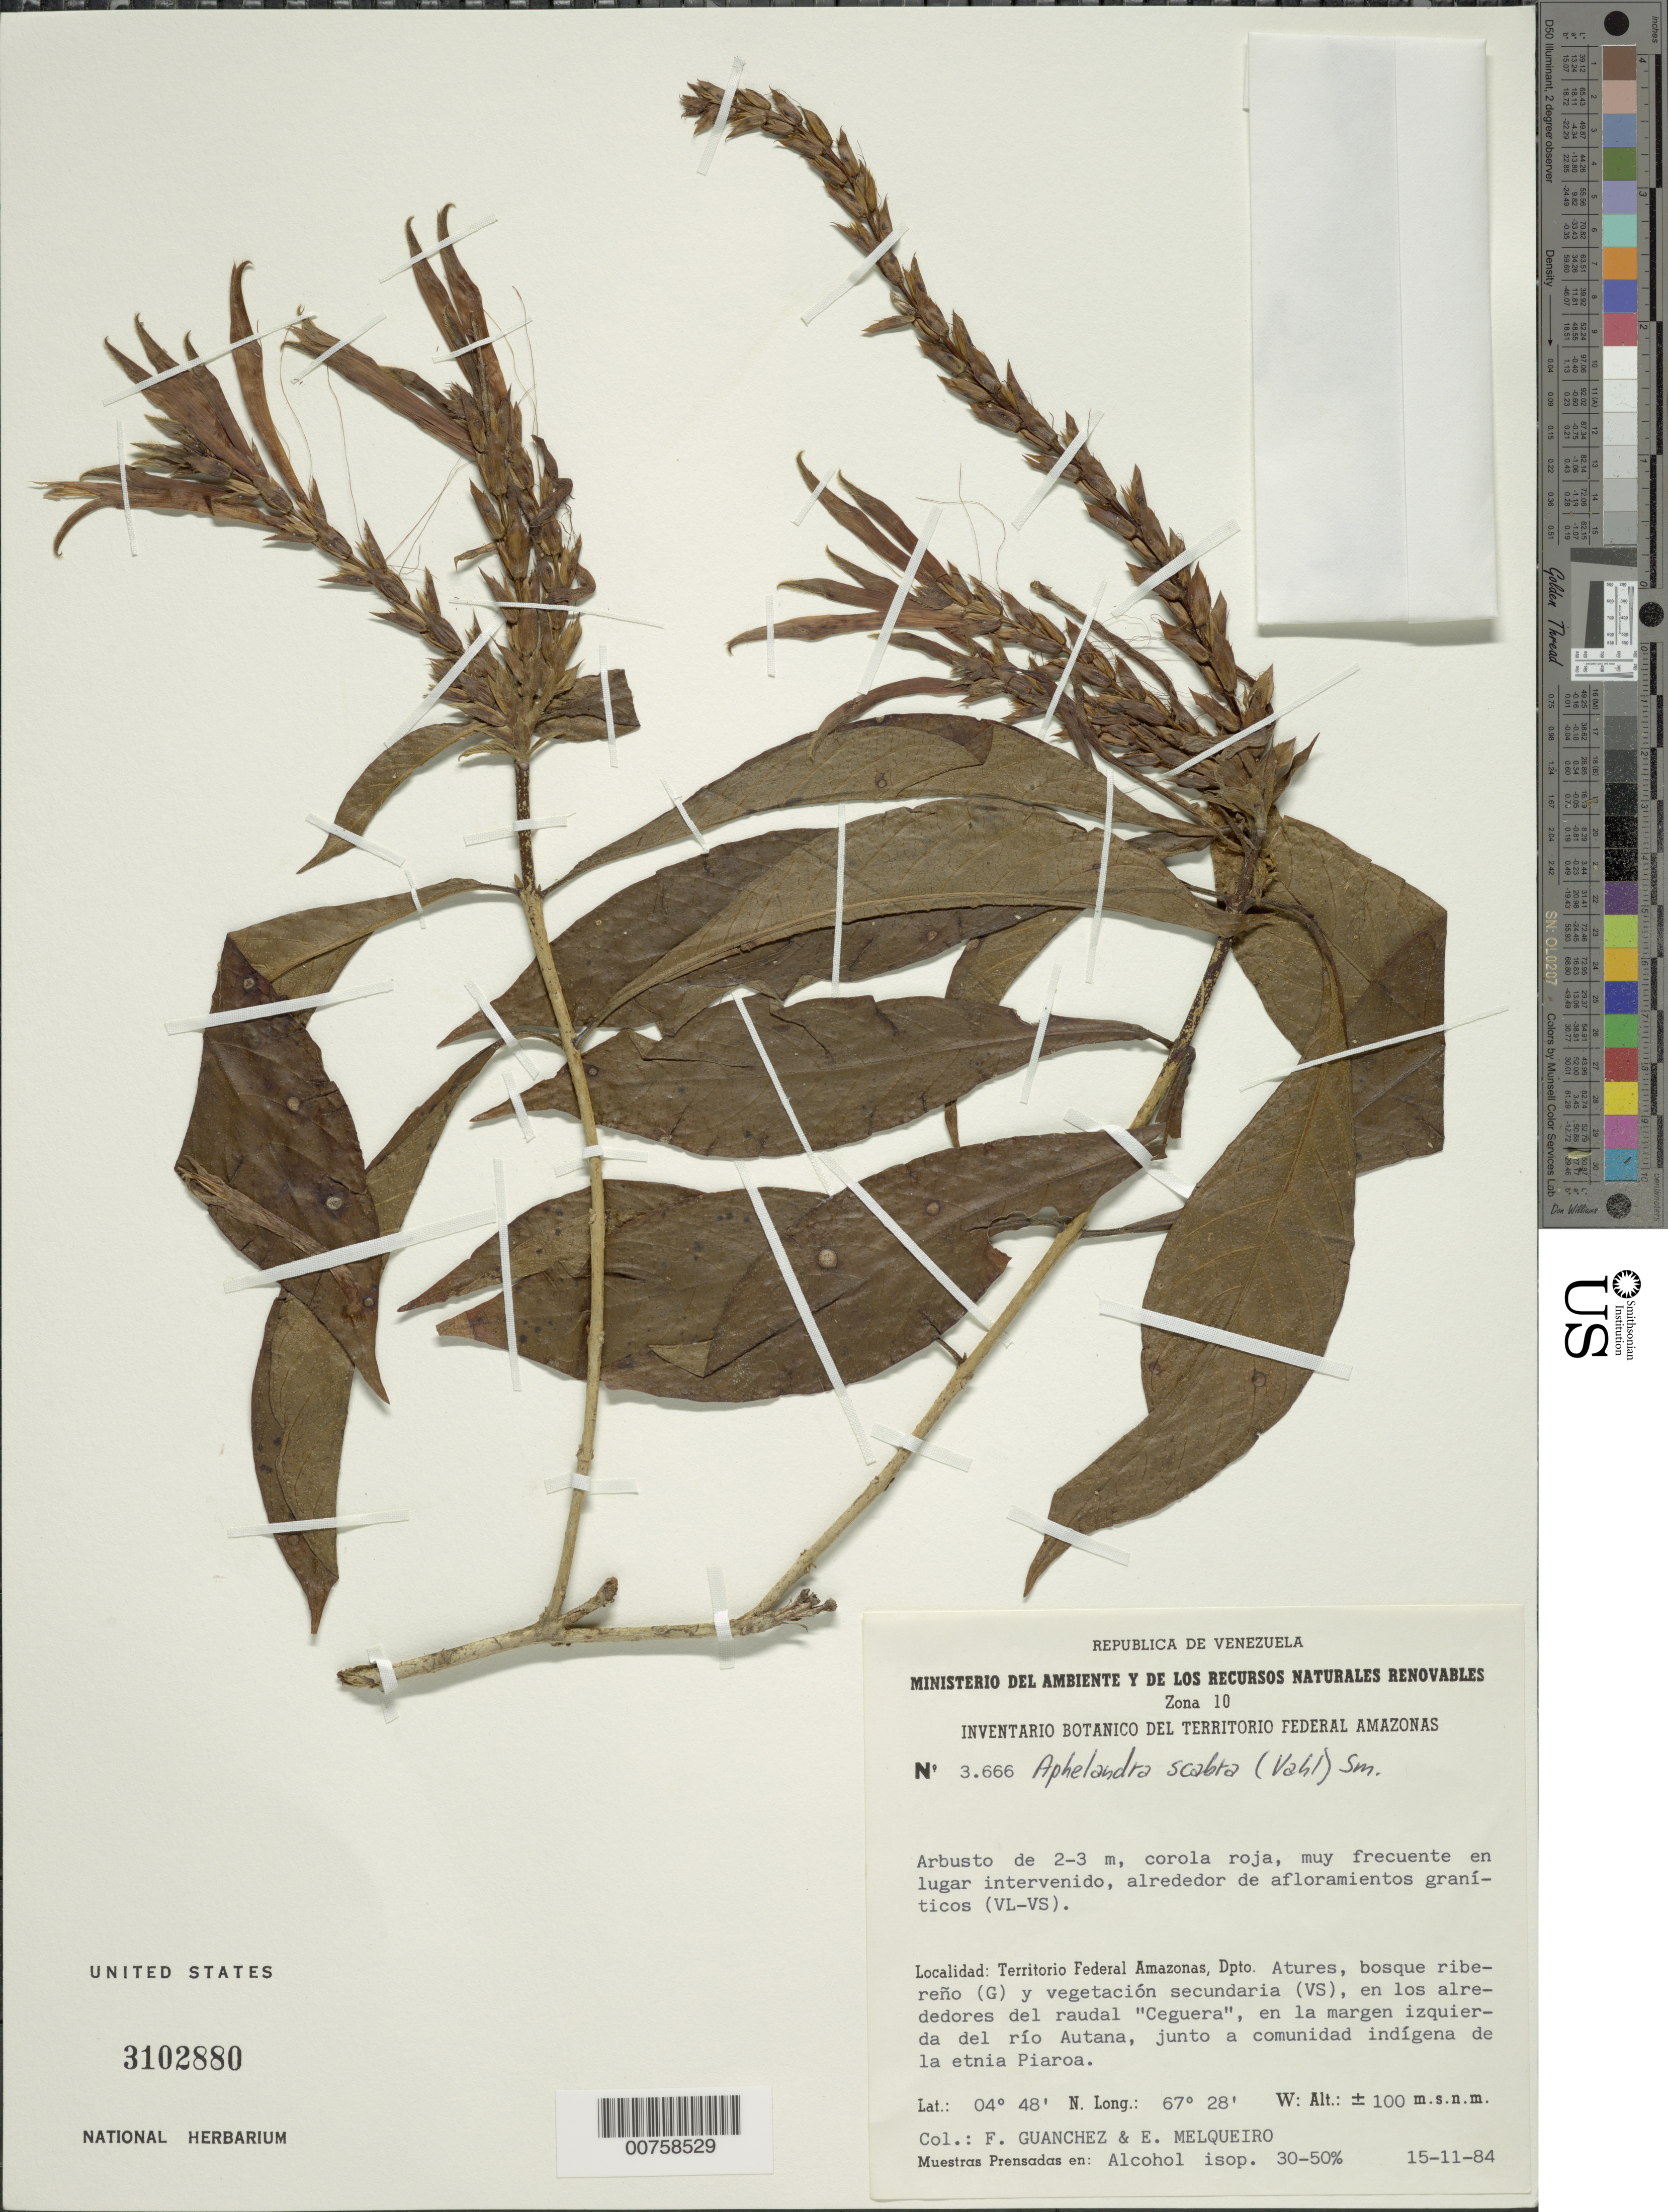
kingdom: Plantae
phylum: Tracheophyta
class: Magnoliopsida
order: Lamiales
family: Acanthaceae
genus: Aphelandra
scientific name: Aphelandra scabra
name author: (Vahl) Sm.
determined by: Wasshausen, Dieter C., (BOT), Smithsonian Institution - National Museum of Natural History (UNITED STATES)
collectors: F. Guánchez M. & E. Melqueiro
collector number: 3666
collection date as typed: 15-Nov-84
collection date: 1984-11-15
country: Venezuela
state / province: Amazonas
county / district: Atures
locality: raudal "Ceguera", el la margen izquierda del río Autana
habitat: Lugar intervenido, alred de afloramientos graniticos. Bosque ribereño y vegetación secundaria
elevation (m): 100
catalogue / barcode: US 3102880